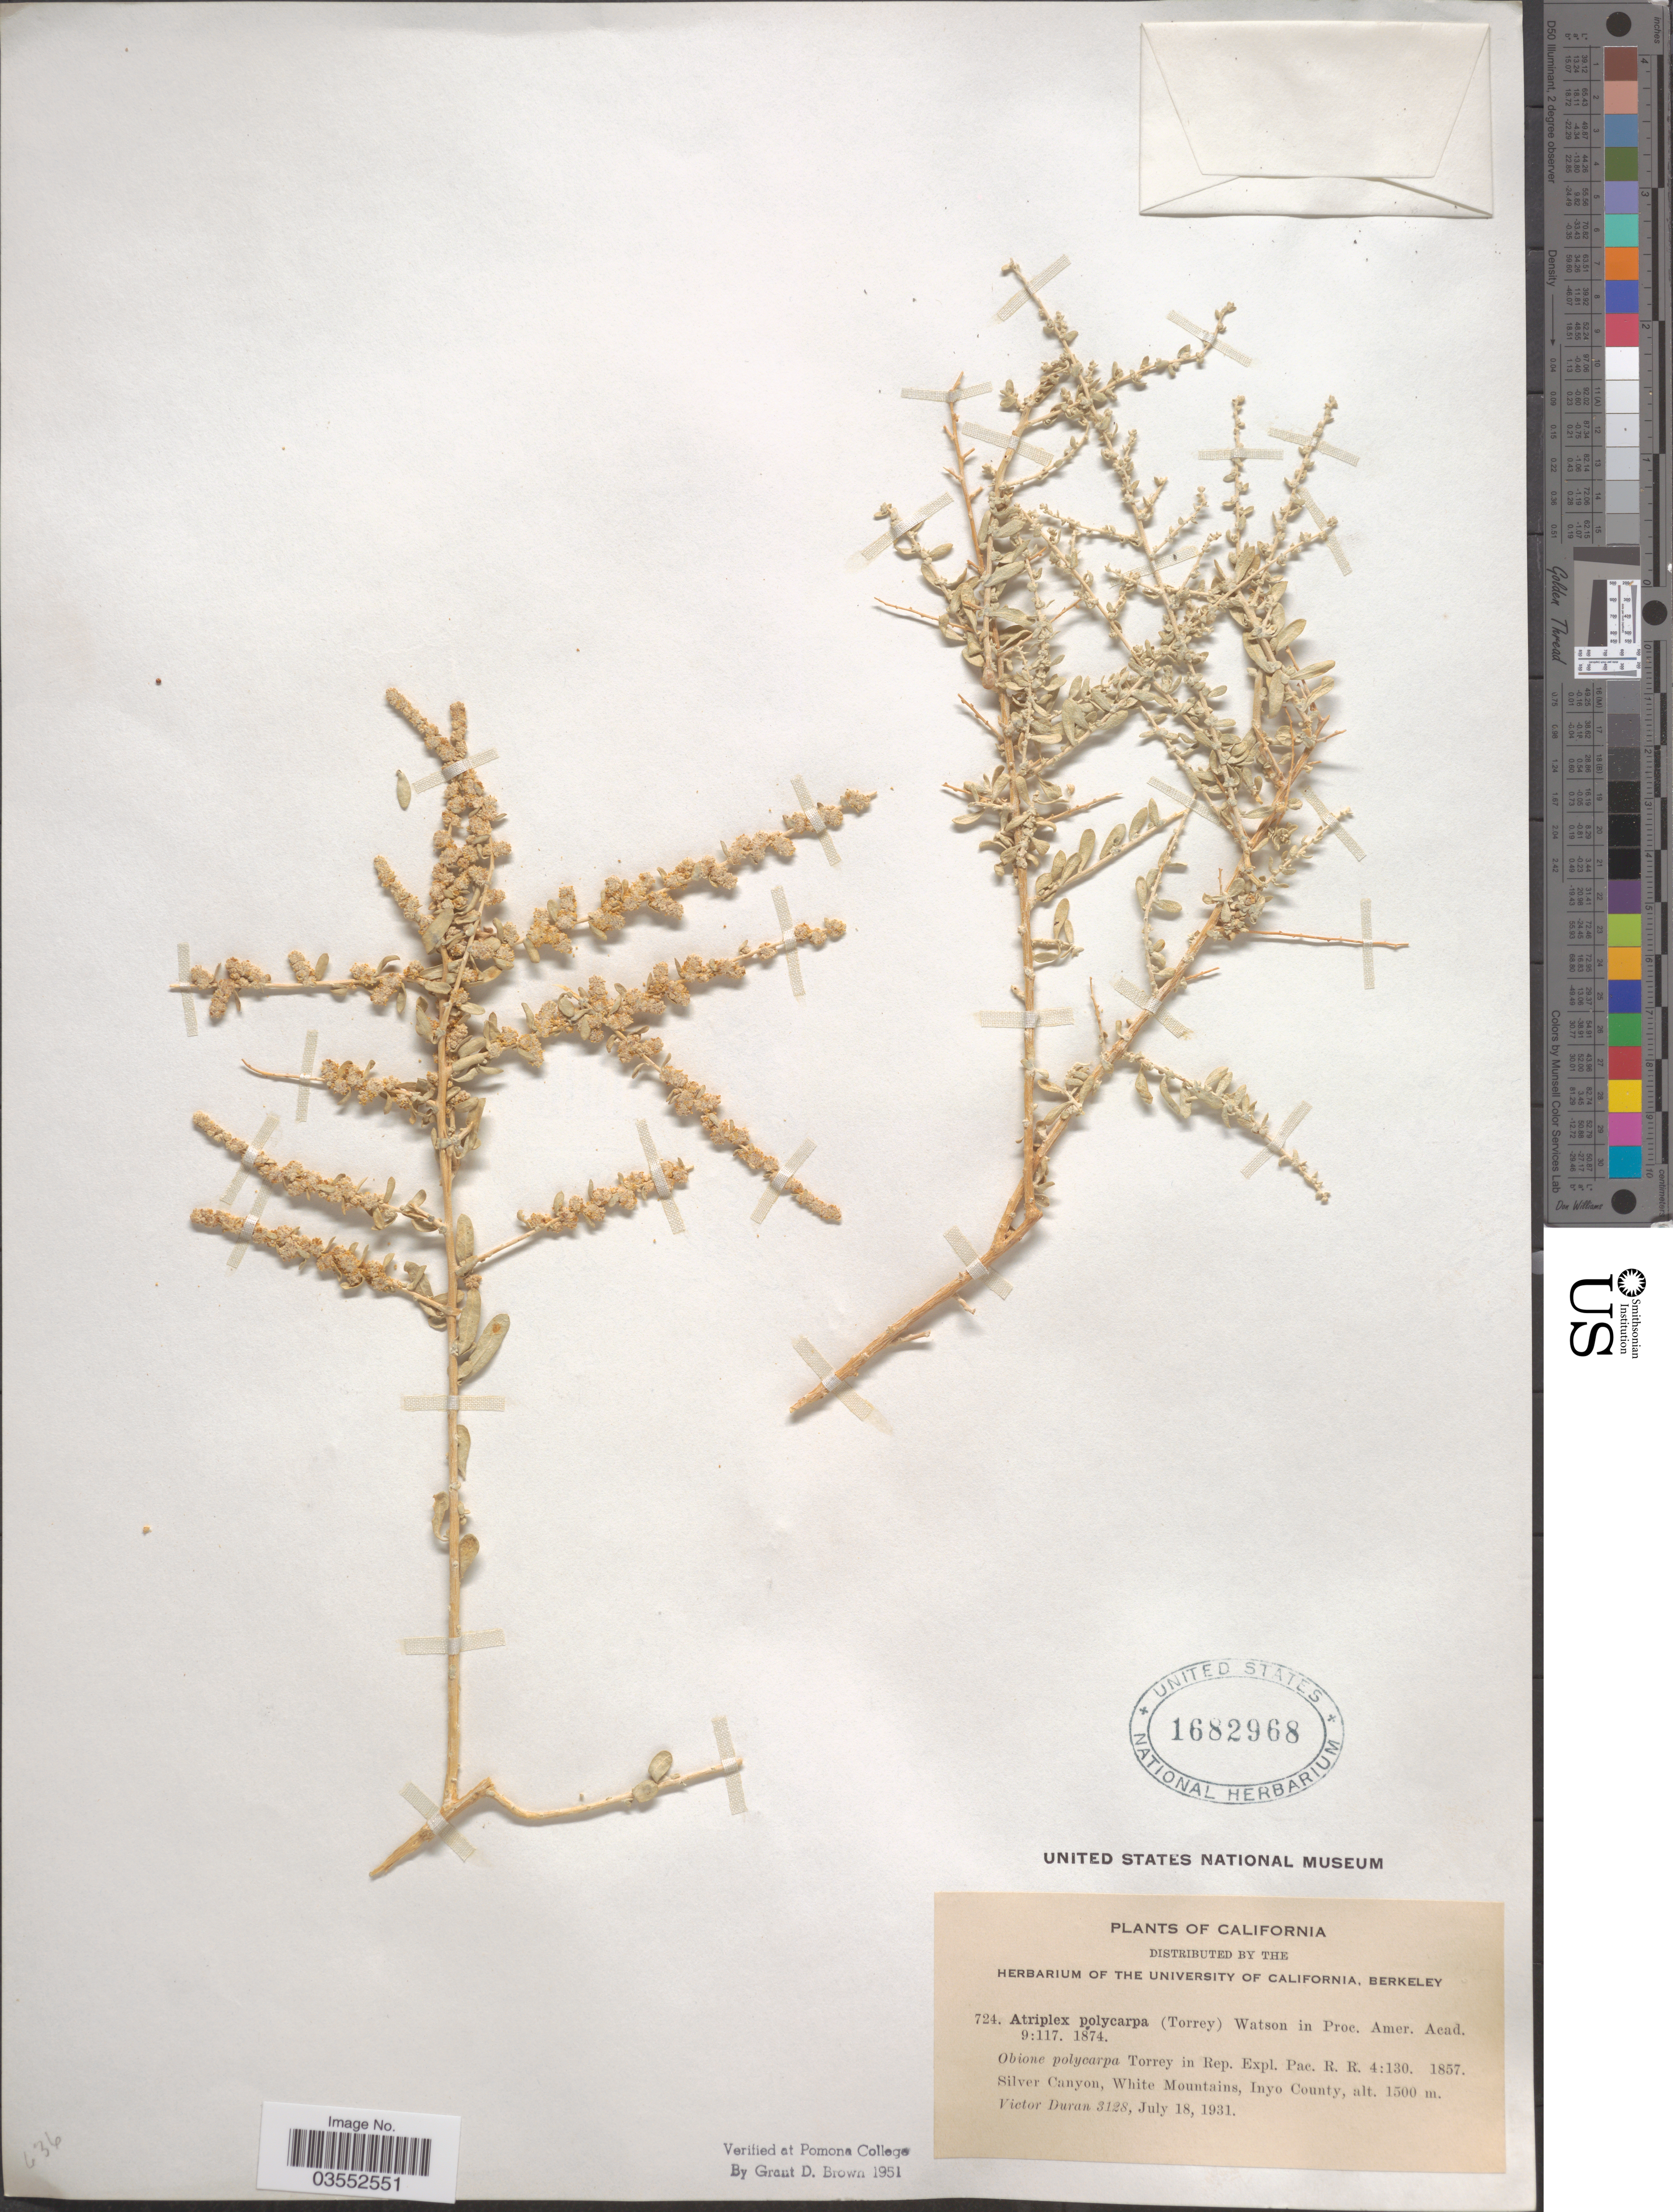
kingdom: Plantae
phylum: Tracheophyta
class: Magnoliopsida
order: Caryophyllales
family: Amaranthaceae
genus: Atriplex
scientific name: Atriplex polycarpa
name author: (Torr.) S. Watson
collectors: V. Duran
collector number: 3128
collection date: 1931-07-18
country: United States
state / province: California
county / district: Inyo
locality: Silver Canyon, White Mountains, Inyo County.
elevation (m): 1500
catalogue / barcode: US 1682968